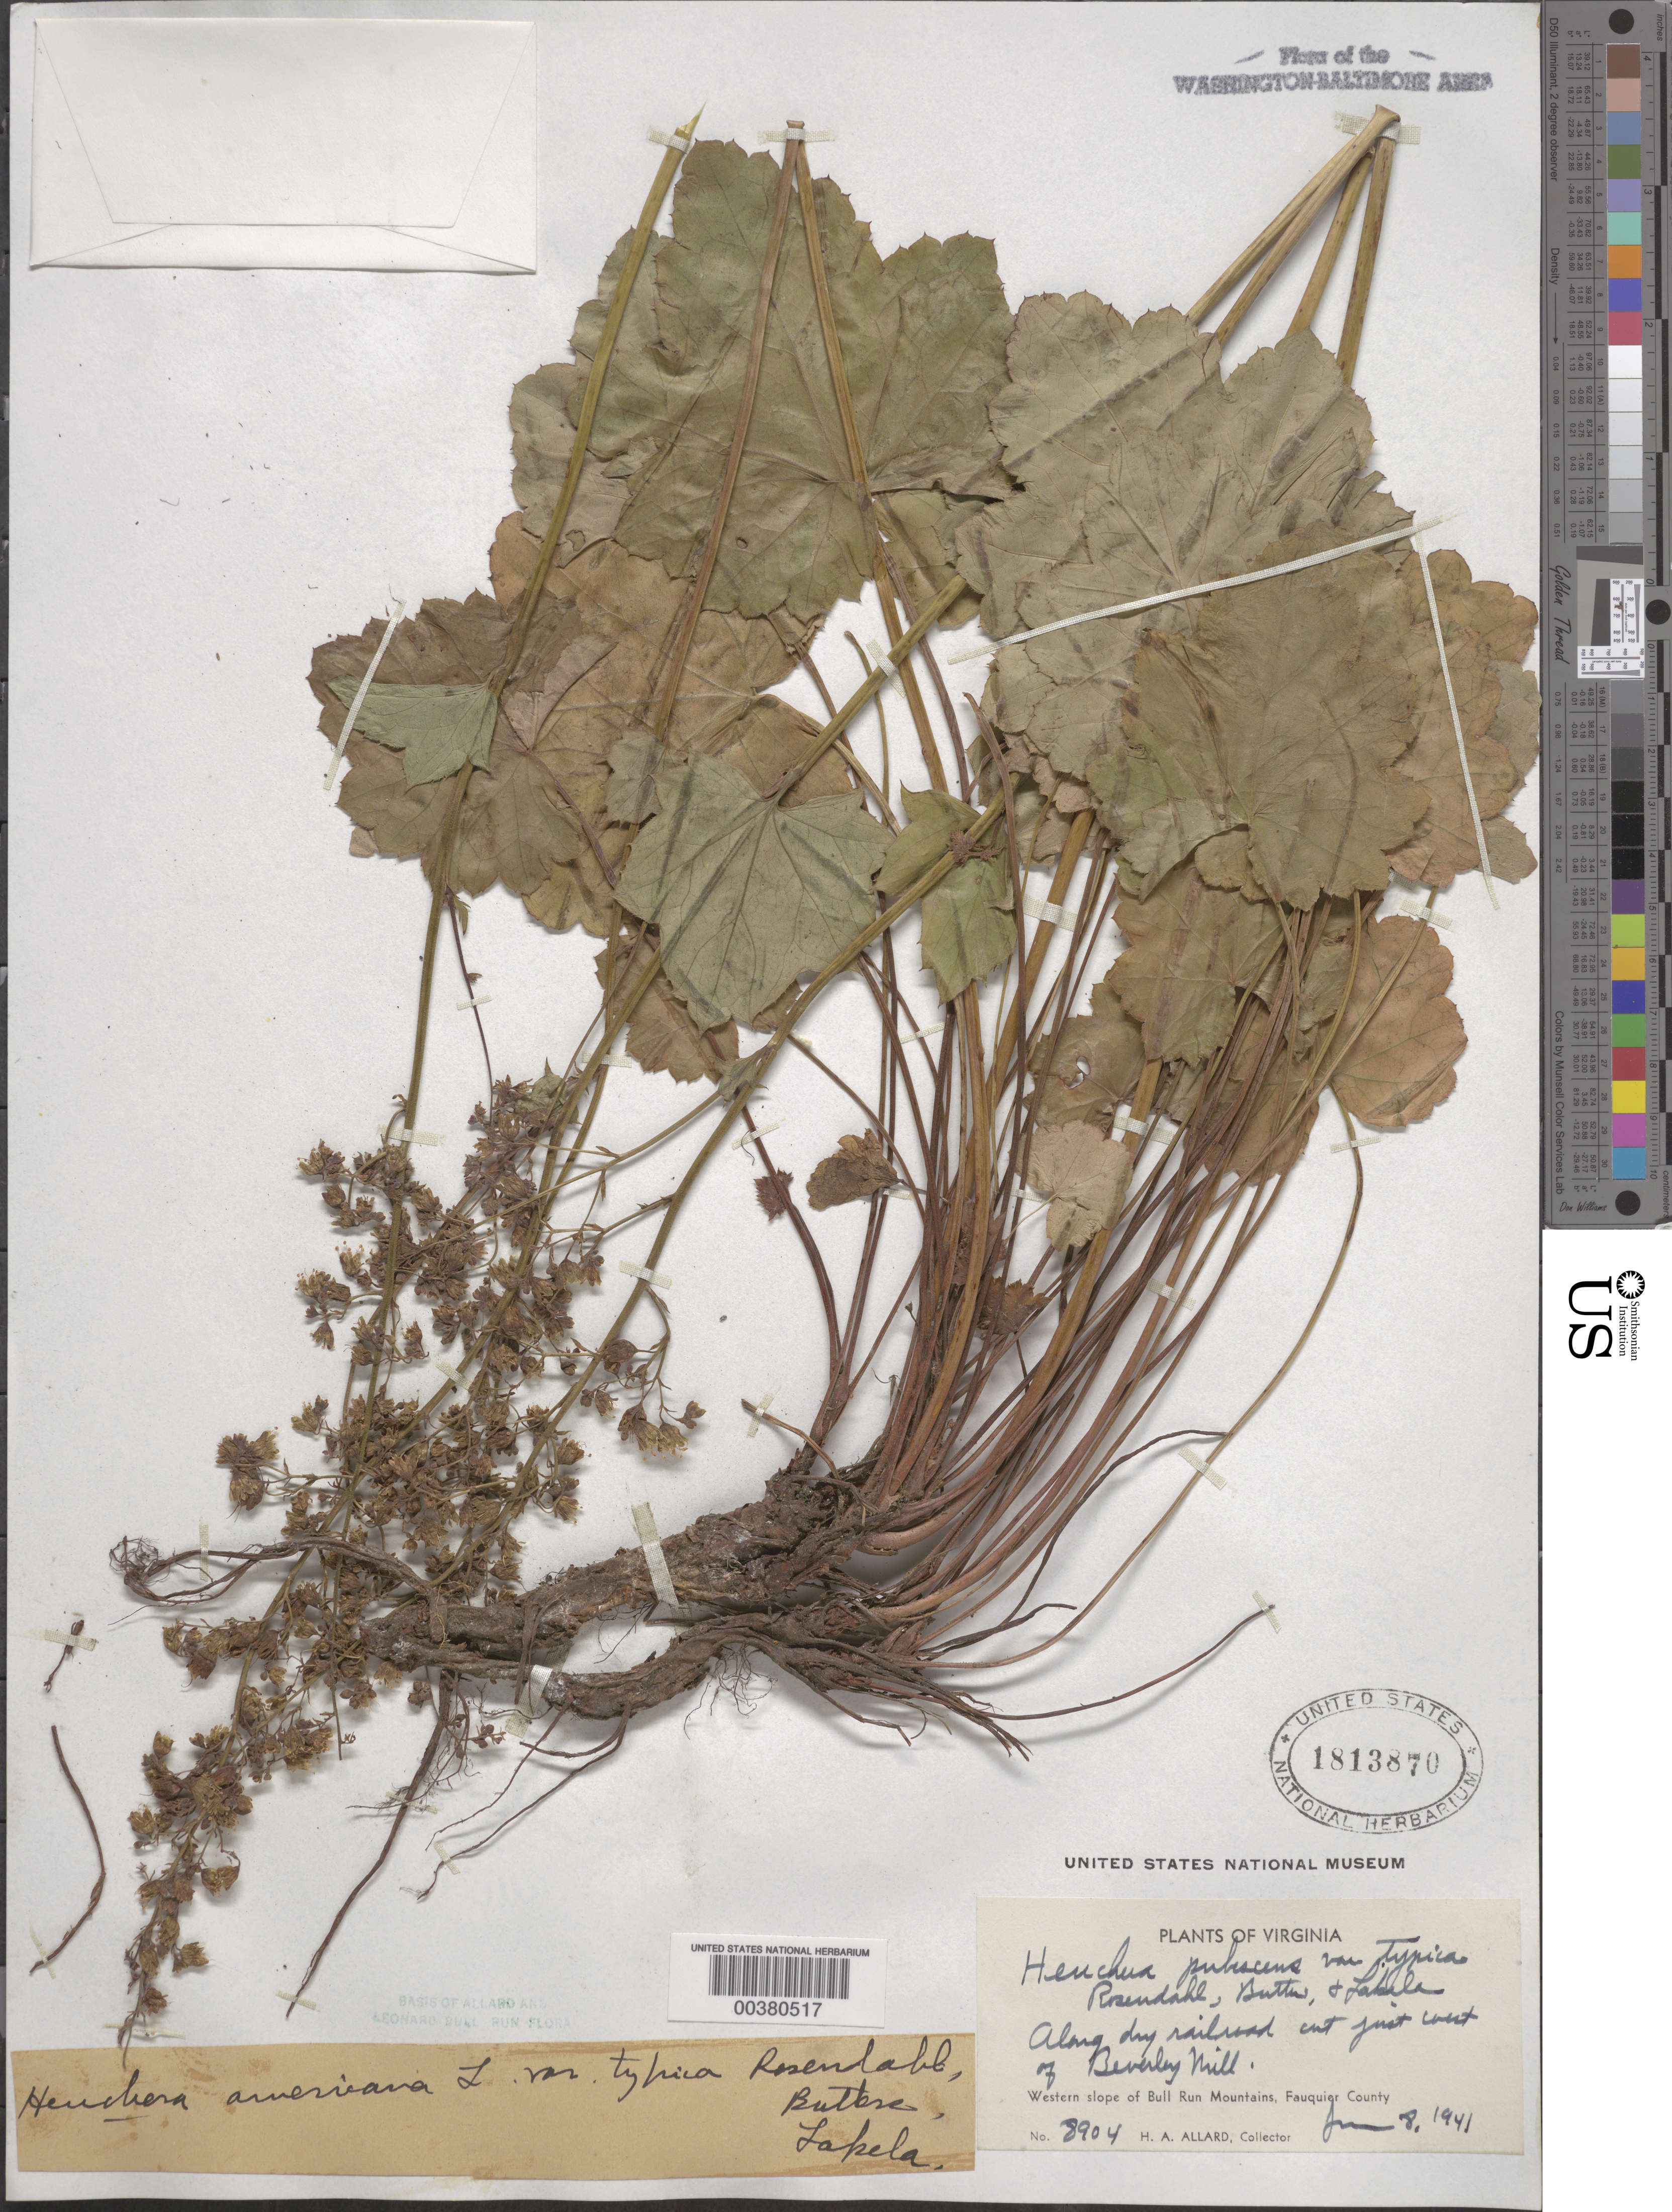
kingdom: Plantae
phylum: Tracheophyta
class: Magnoliopsida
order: Saxifragales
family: Saxifragaceae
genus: Heuchera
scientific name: Heuchera pubescens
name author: Pursh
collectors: H. A. Allard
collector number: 8904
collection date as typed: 08 Jun 1941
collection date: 1941-06-08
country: United States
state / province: Virginia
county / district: Fauquier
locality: West of Beverley Mill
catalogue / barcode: US 1813870